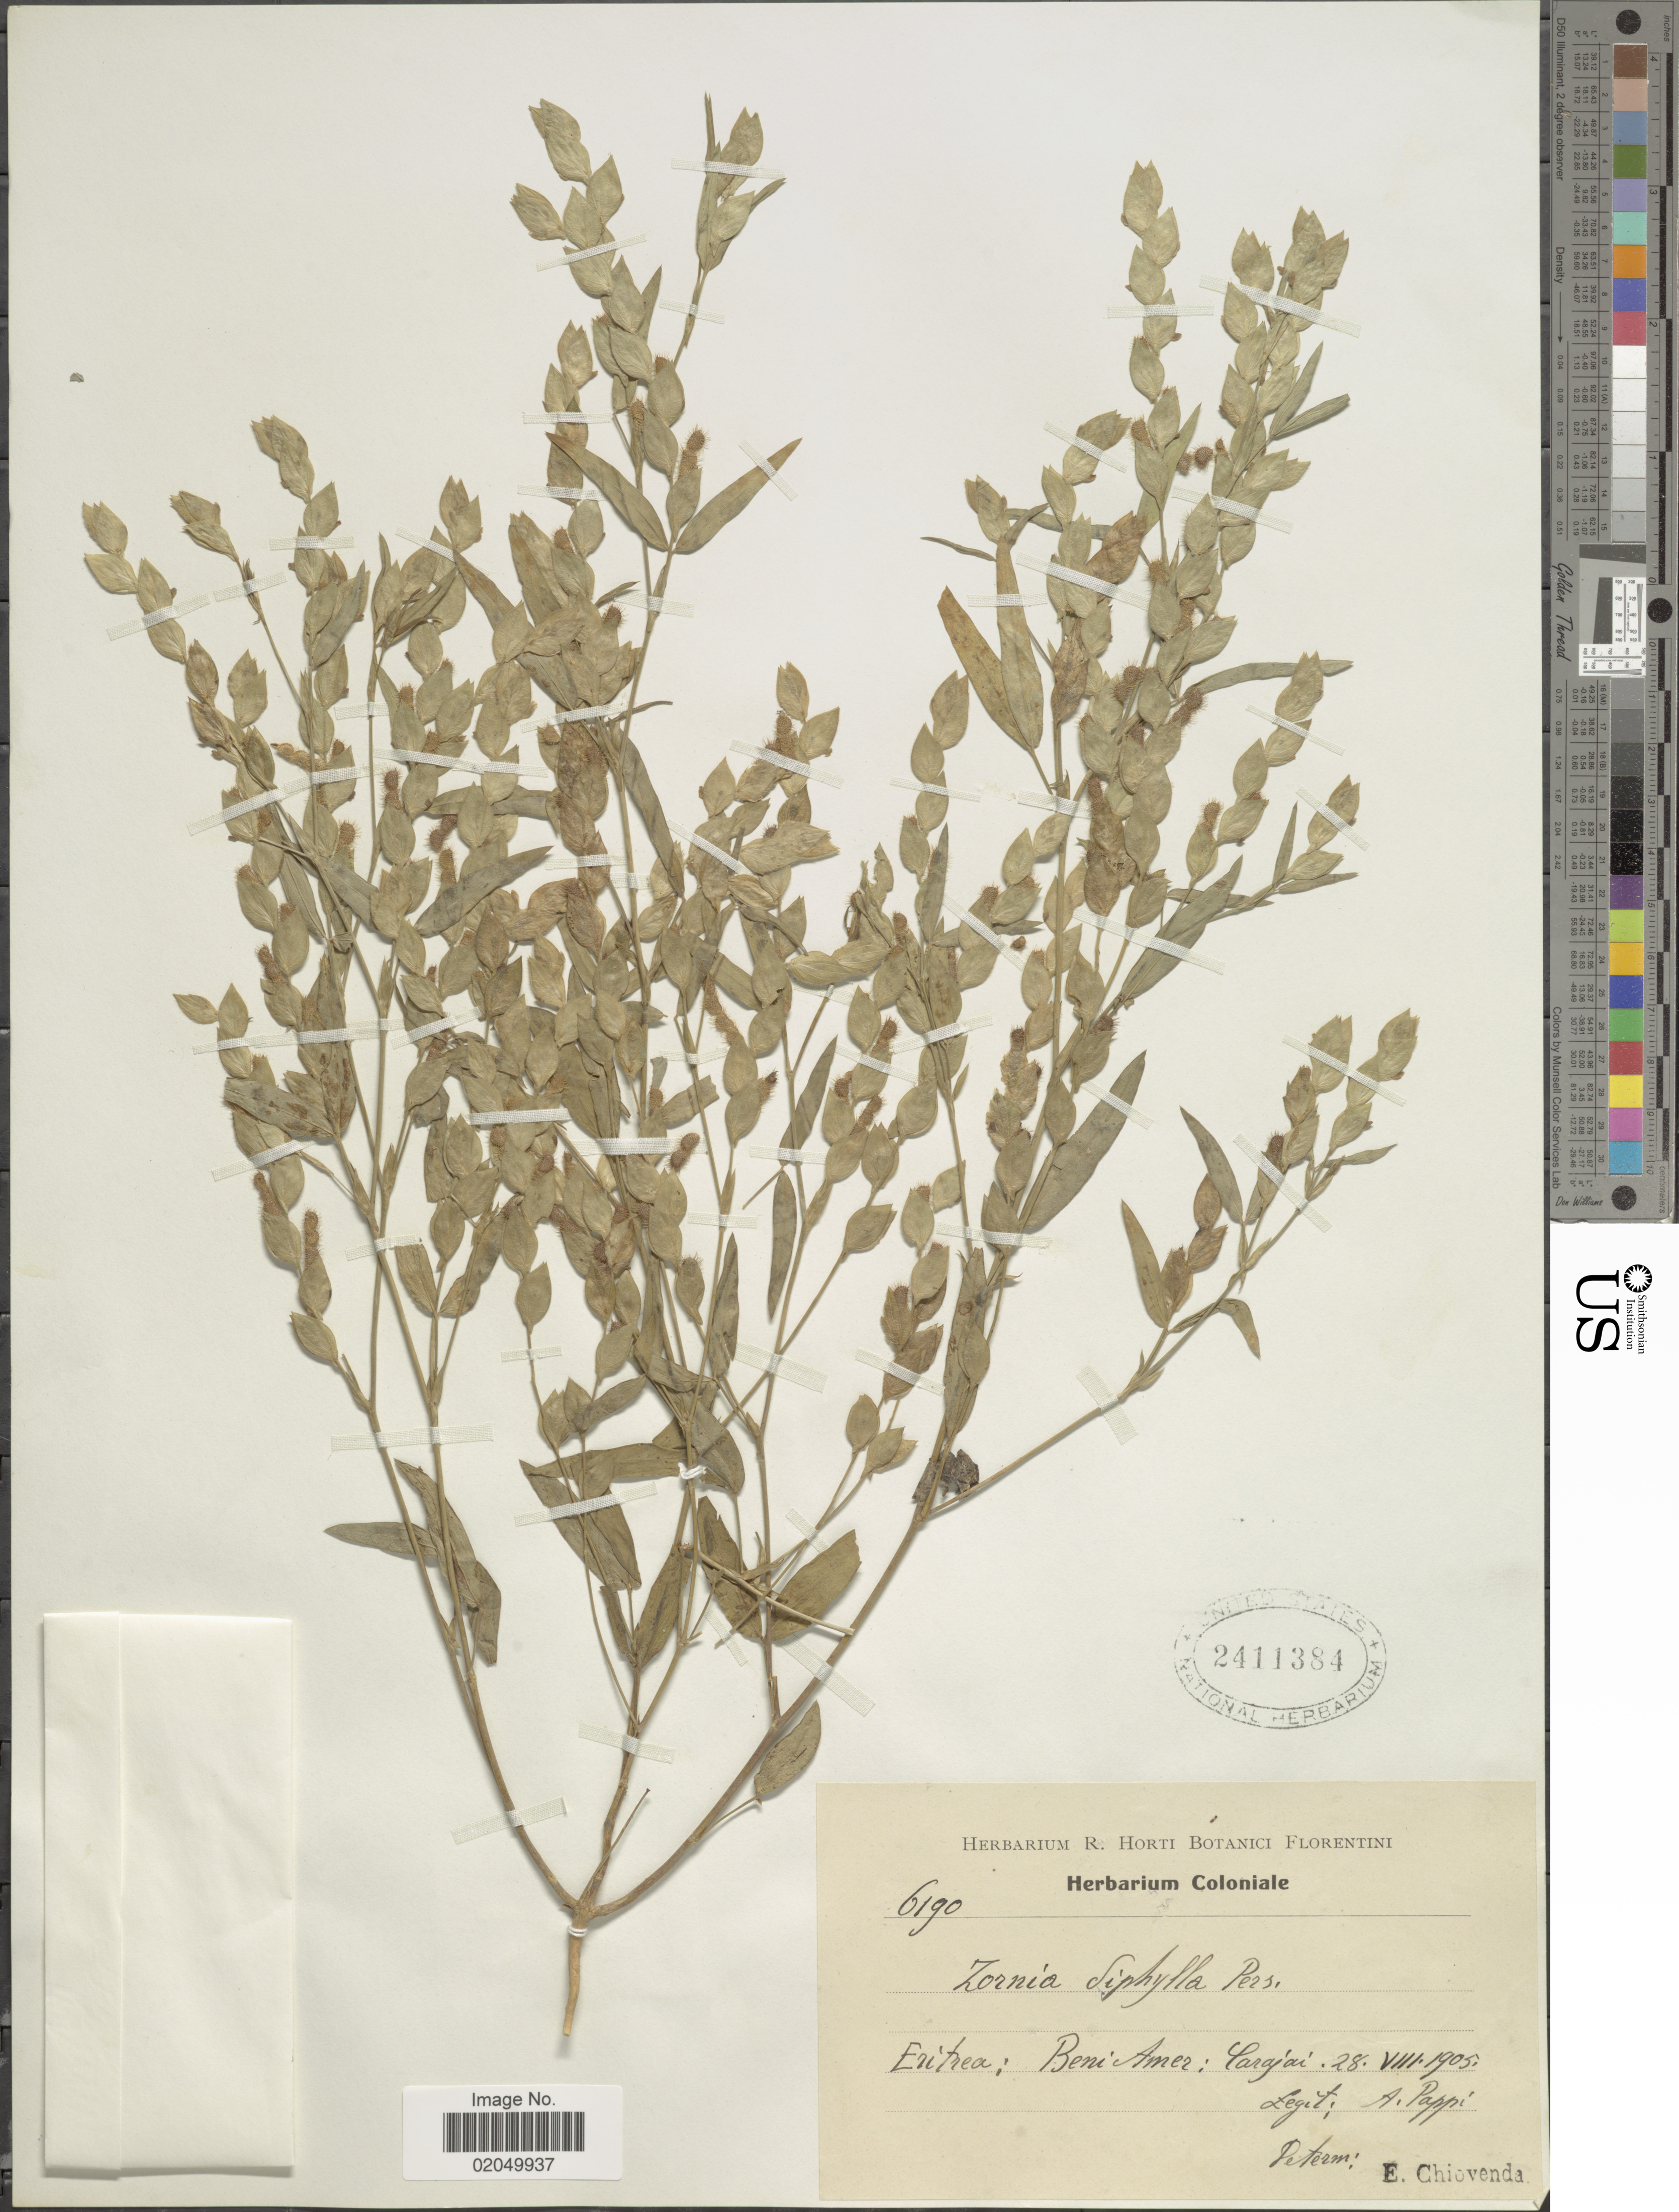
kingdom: Plantae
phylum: Tracheophyta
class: Magnoliopsida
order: Fabales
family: Fabaceae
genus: Zornia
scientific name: Zornia diphylla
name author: (L.) Pers.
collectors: A. Pappi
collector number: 6190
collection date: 1905-08-28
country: Eritrea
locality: Beni Amer, Carajai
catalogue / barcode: US 2411384